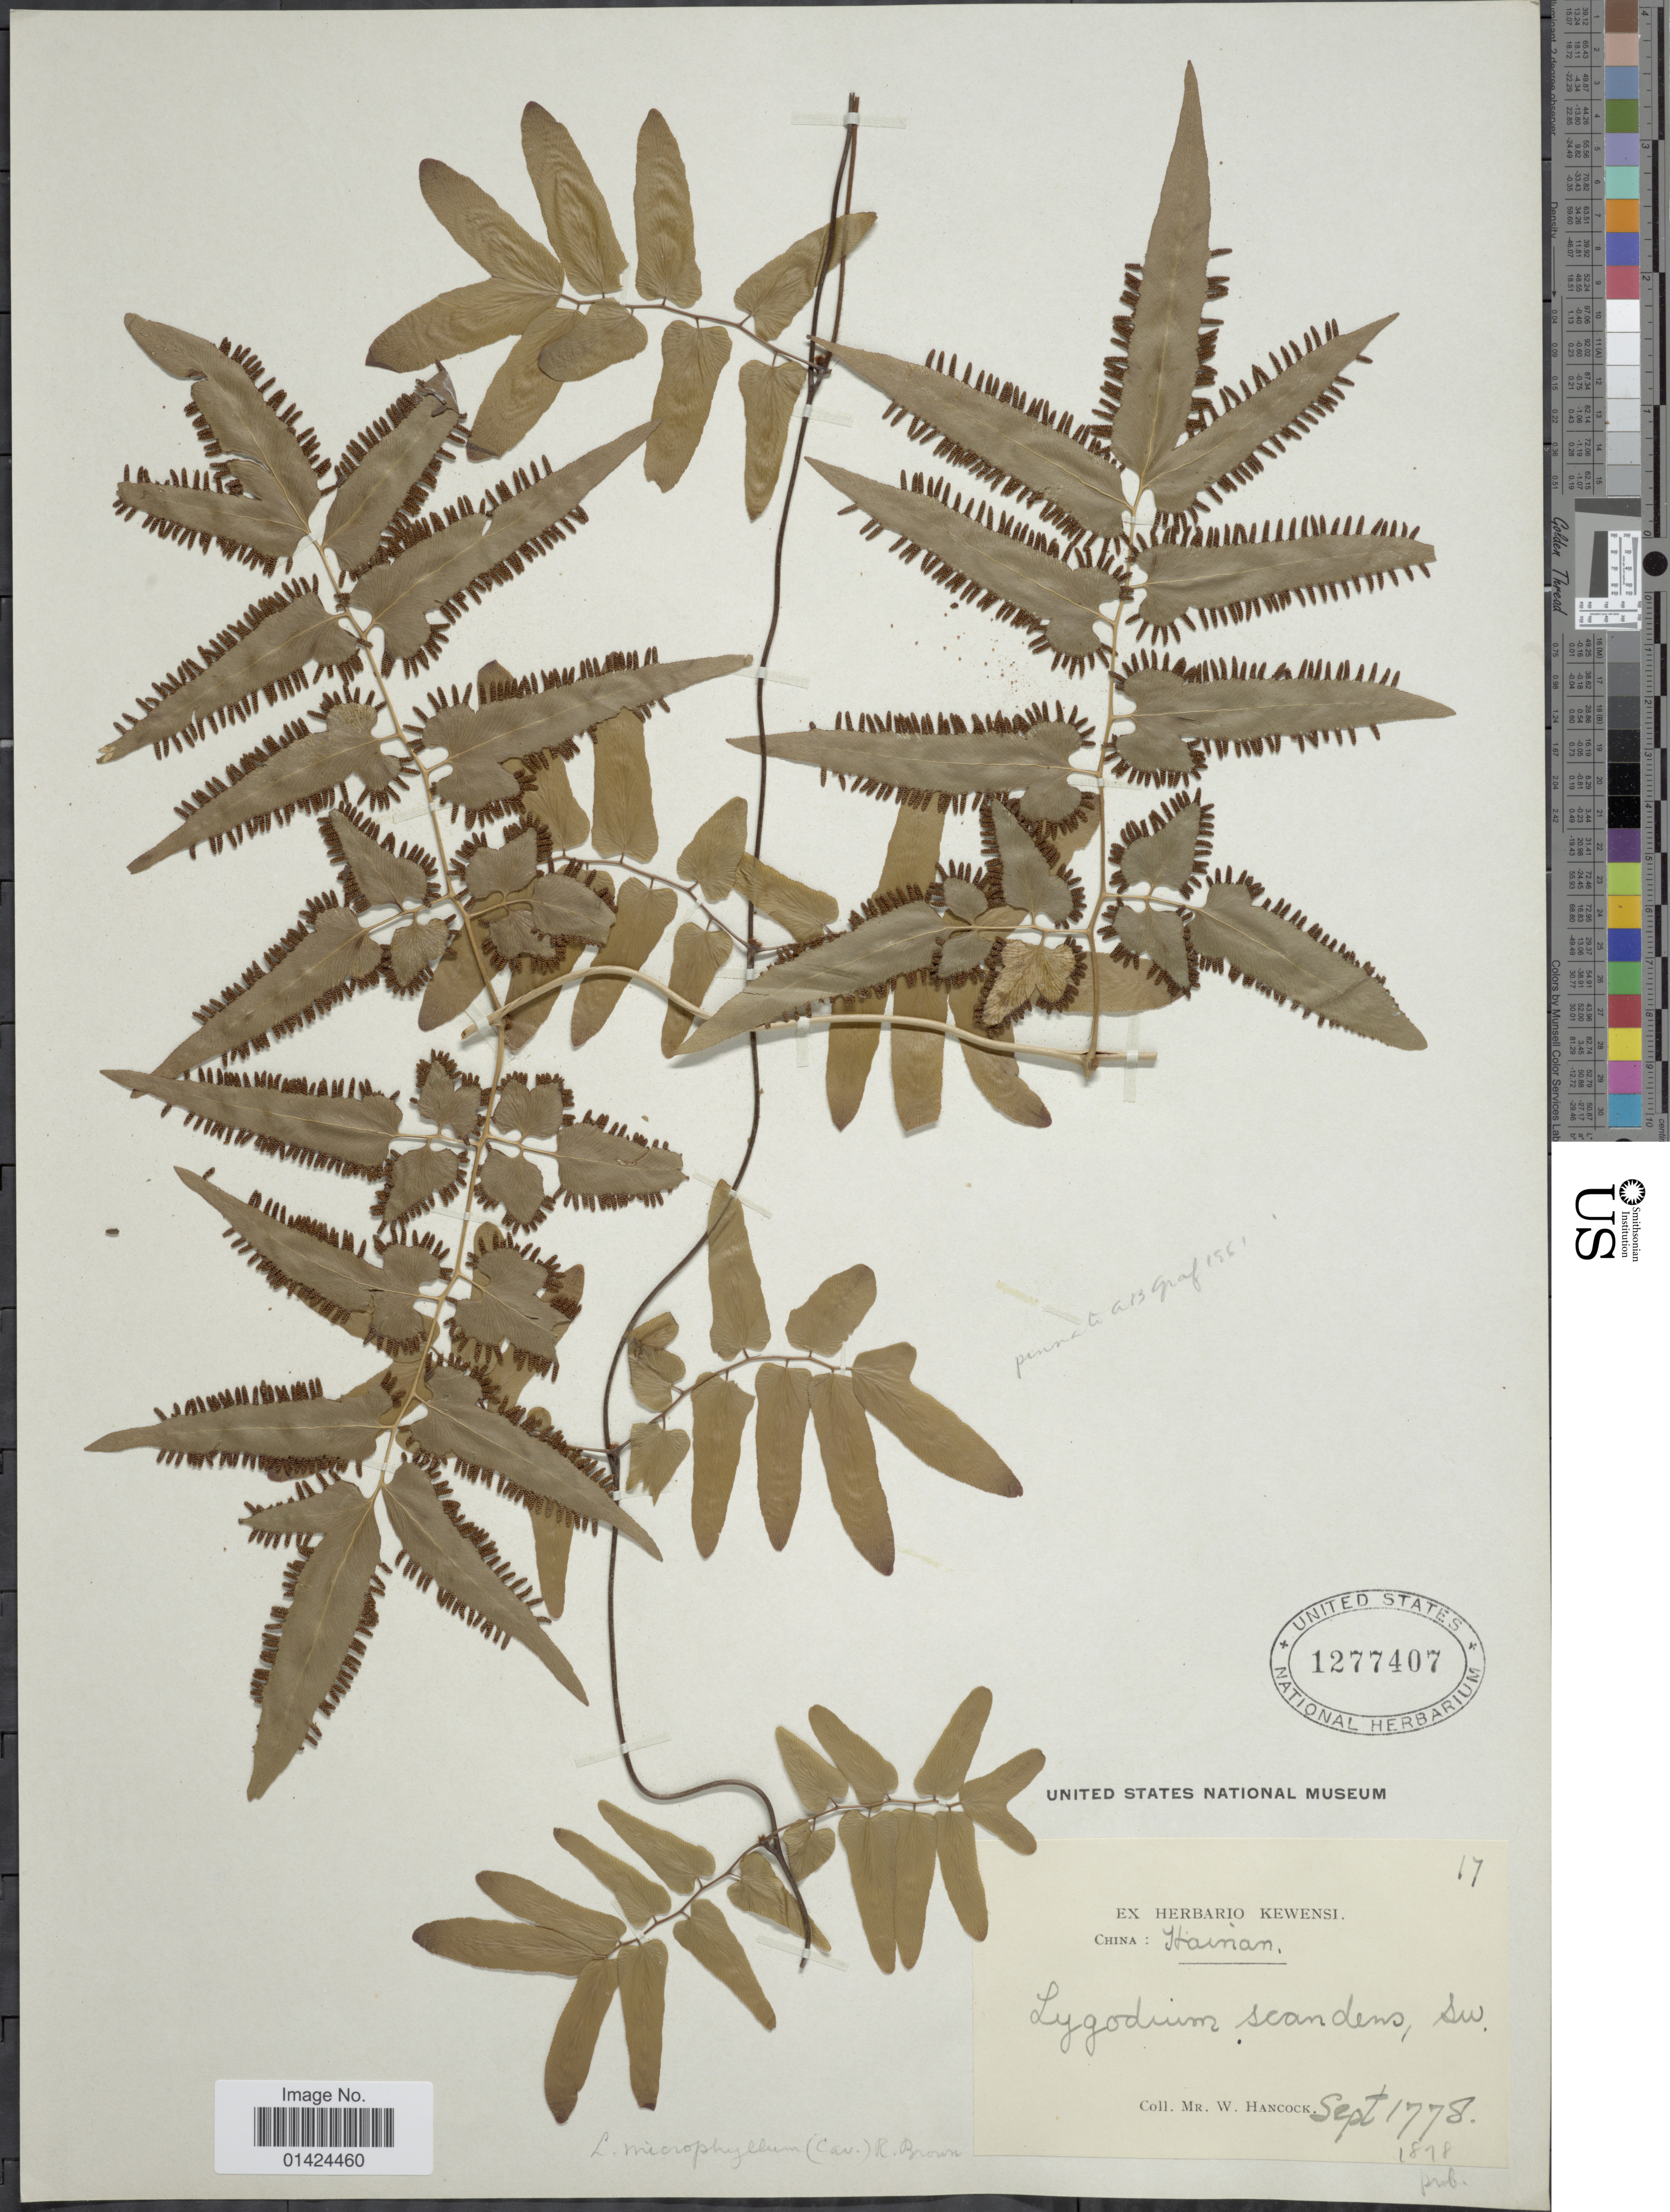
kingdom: Plantae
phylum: Tracheophyta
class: Polypodiopsida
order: Schizaeales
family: Lygodiaceae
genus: Lygodium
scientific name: Lygodium microphyllum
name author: (Cav.) R. Br.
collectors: W. Hancock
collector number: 17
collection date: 1878-09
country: China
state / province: Hainan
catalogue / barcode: US 1277407